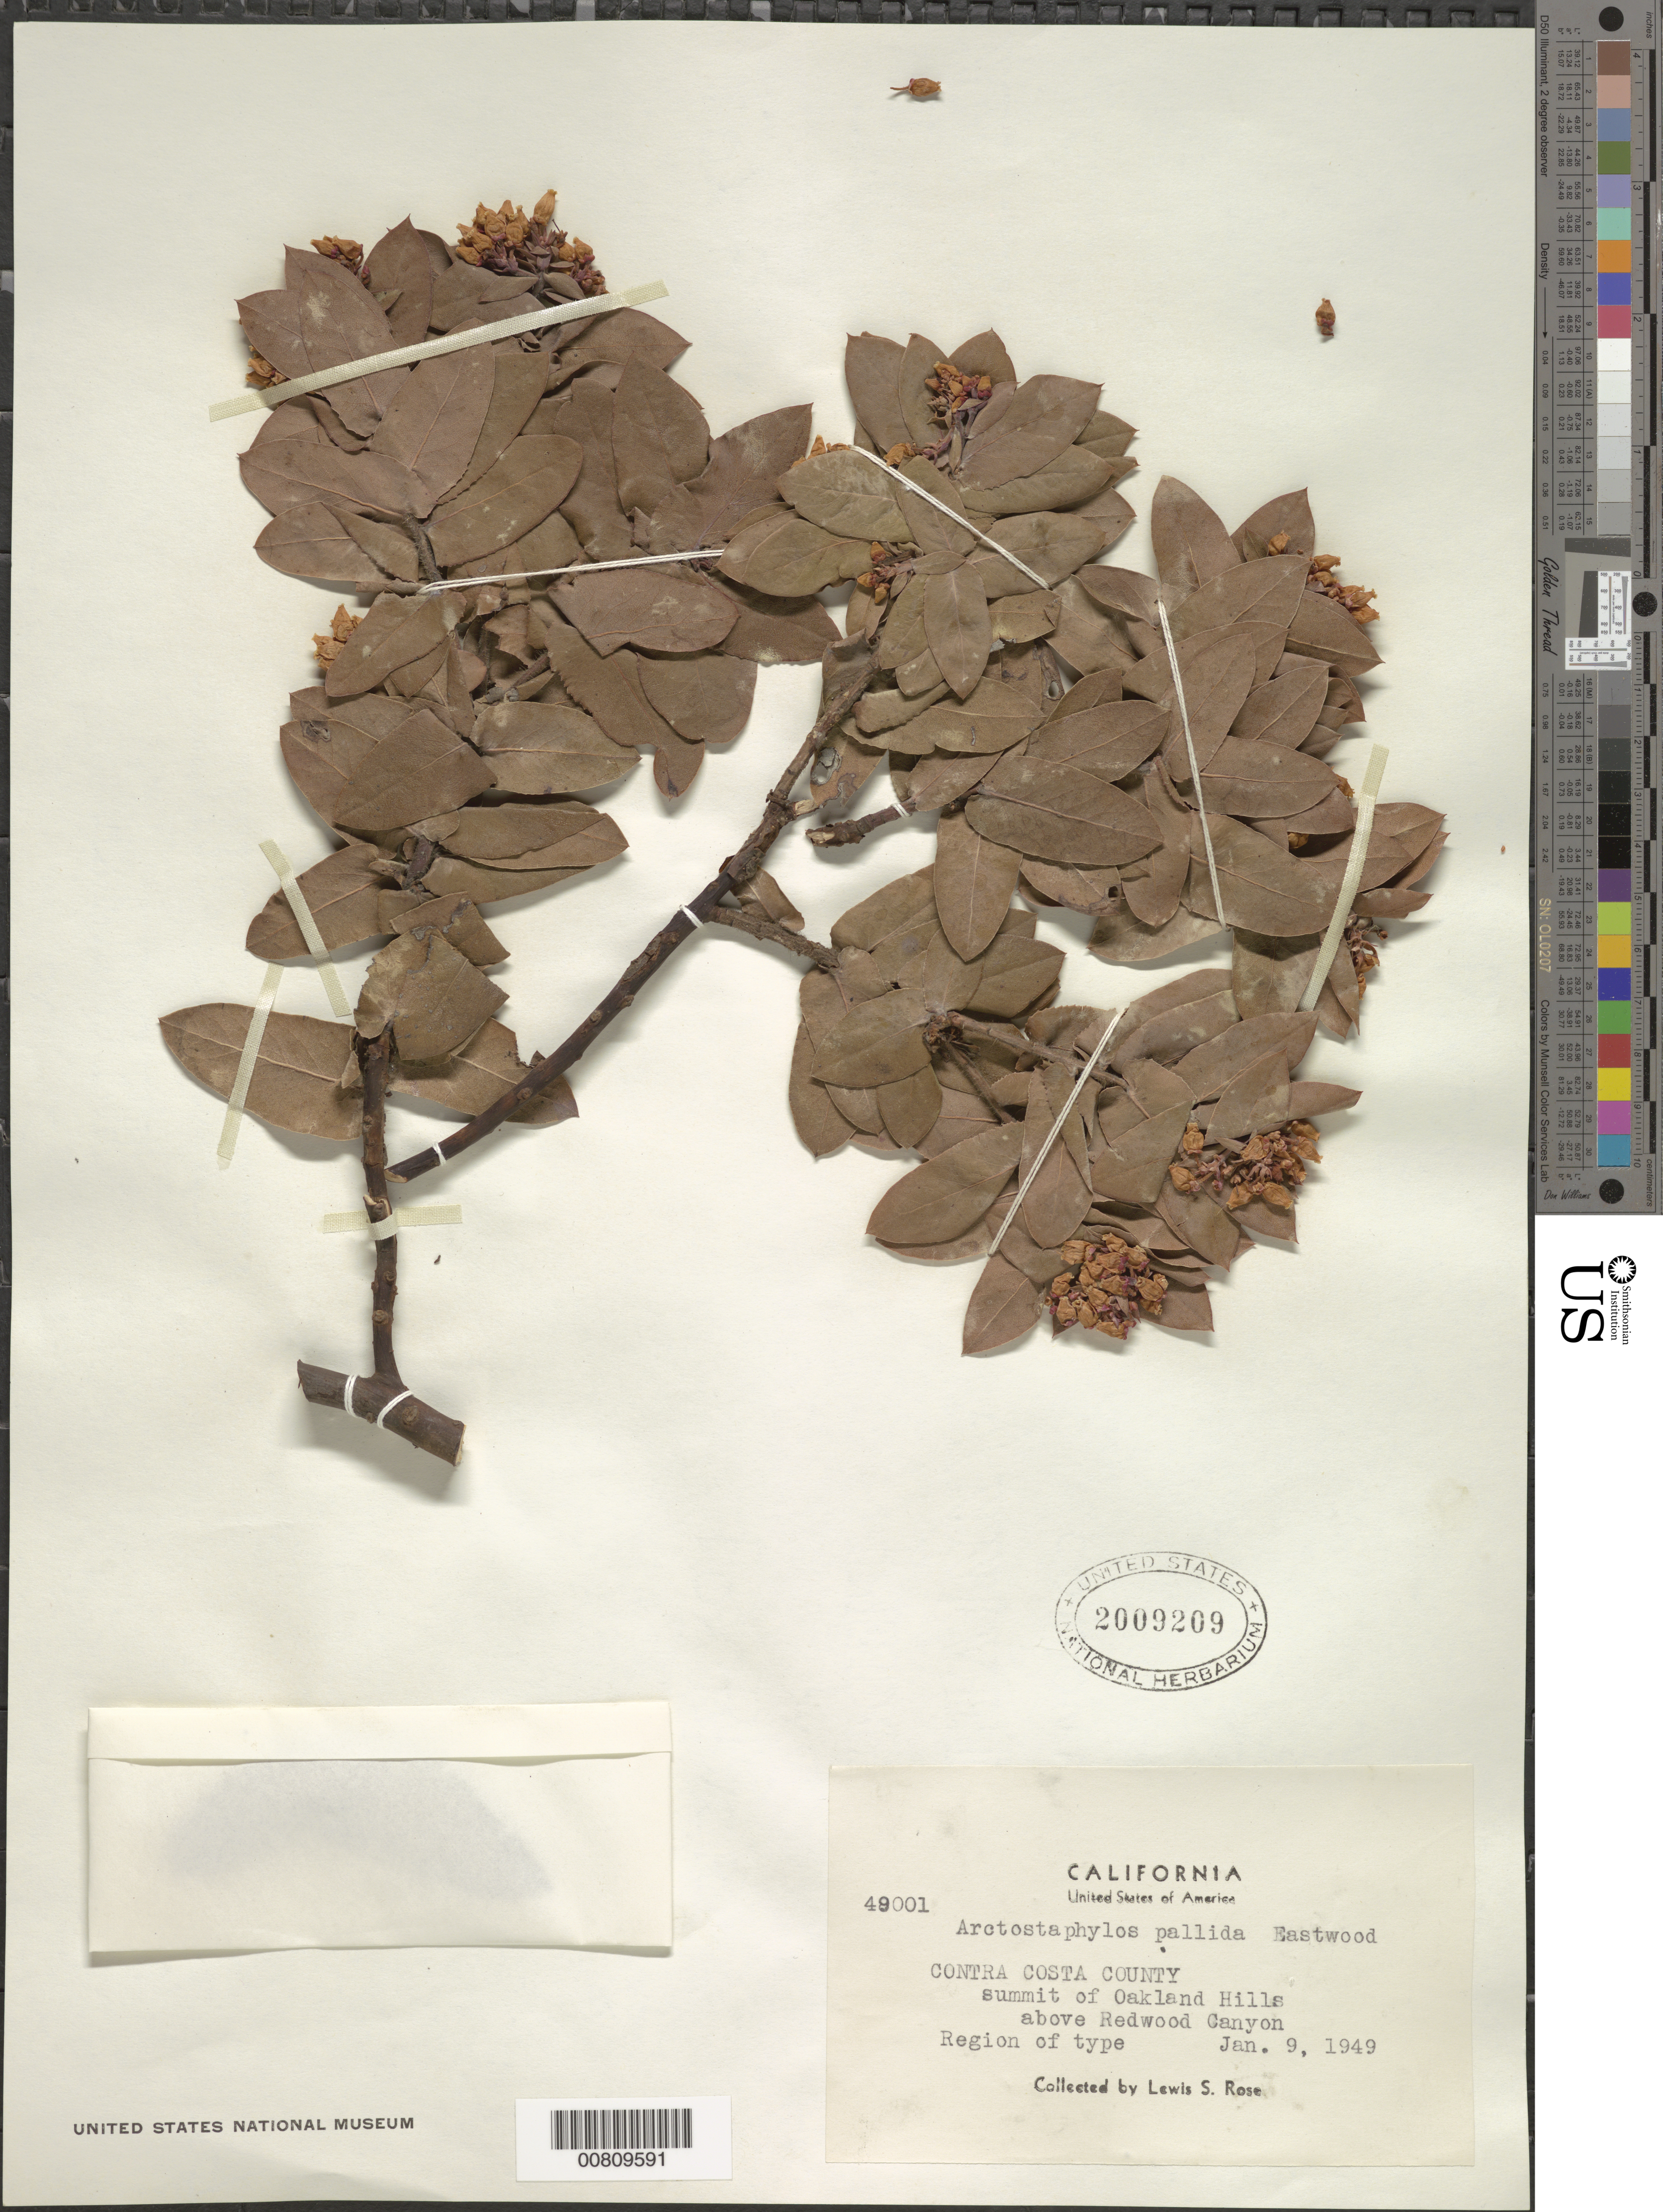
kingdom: Plantae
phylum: Tracheophyta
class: Magnoliopsida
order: Ericales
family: Ericaceae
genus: Arctostaphylos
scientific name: Arctostaphylos pallida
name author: Eastw.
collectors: L. S. Rose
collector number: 49001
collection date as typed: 09 Jan 1949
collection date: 1949-01-09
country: United States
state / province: California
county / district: Contra Costa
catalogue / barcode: US 2009209